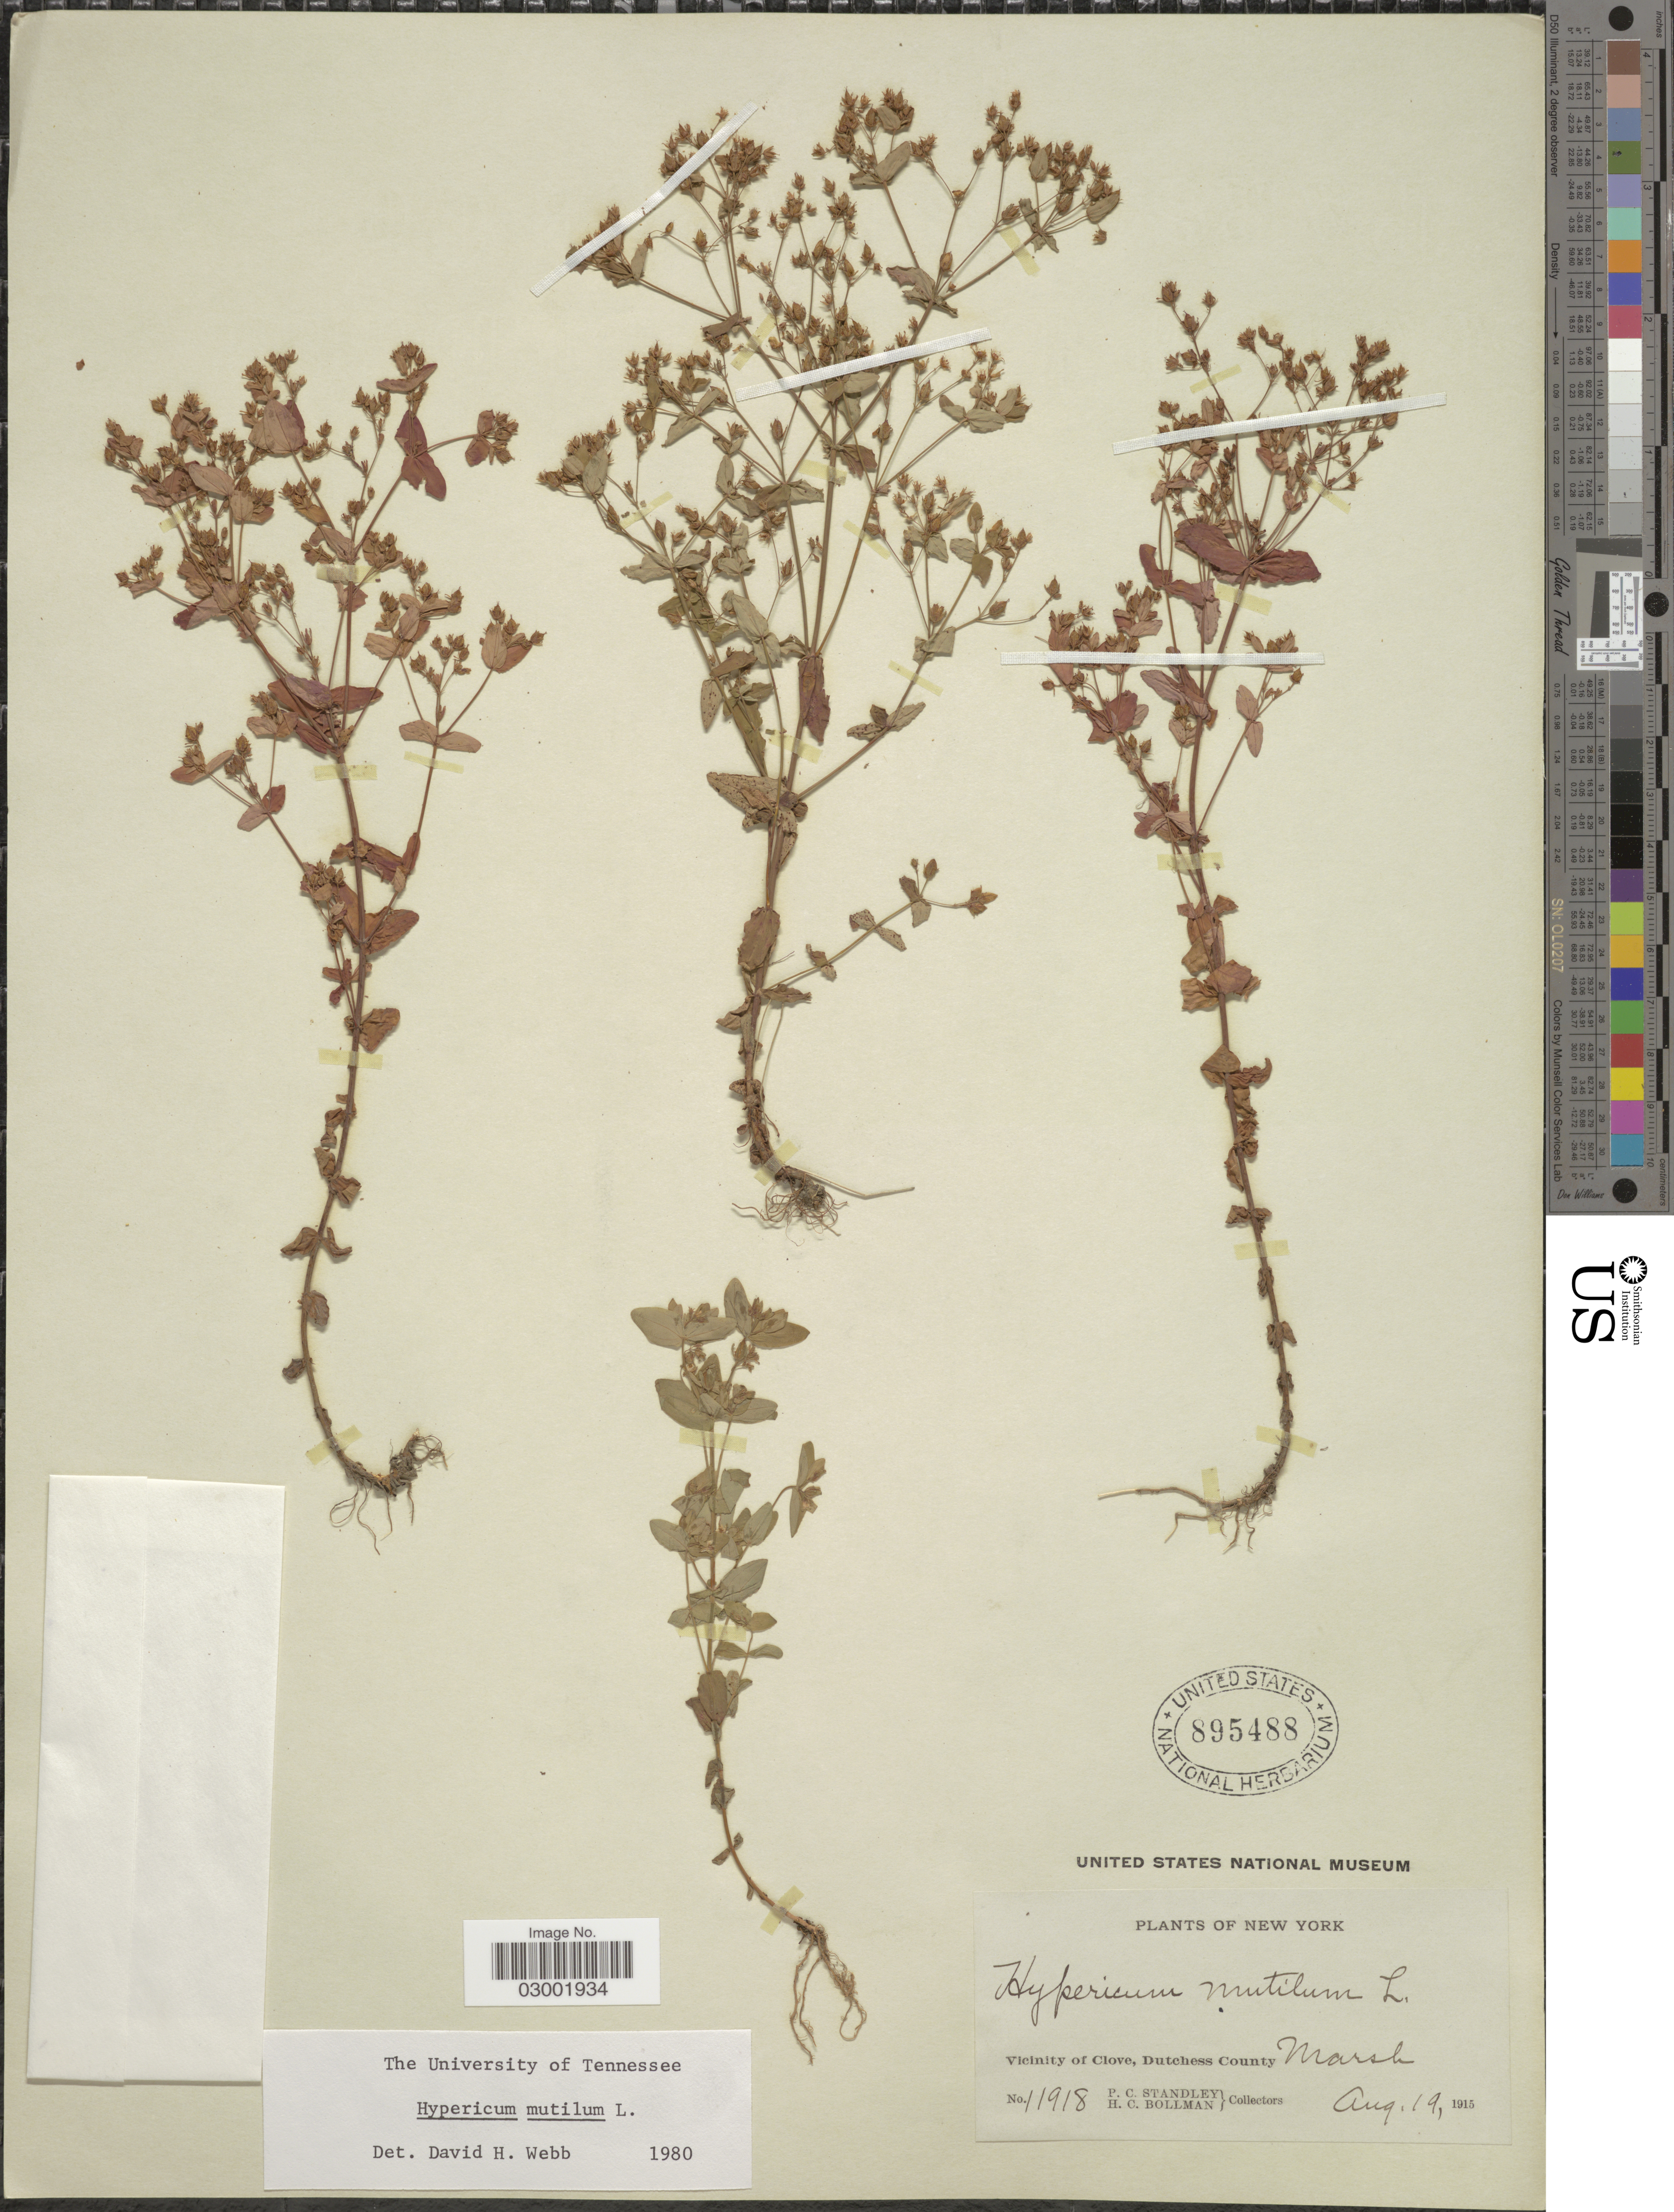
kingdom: Plantae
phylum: Tracheophyta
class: Magnoliopsida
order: Malpighiales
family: Hypericaceae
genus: Hypericum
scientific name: Hypericum mutilum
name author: L.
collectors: P. C. Standley & H. C. Bollman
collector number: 11918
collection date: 1915-08-19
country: United States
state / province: New York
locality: Vicinity of Clove, Dutchess County.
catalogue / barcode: US 895488